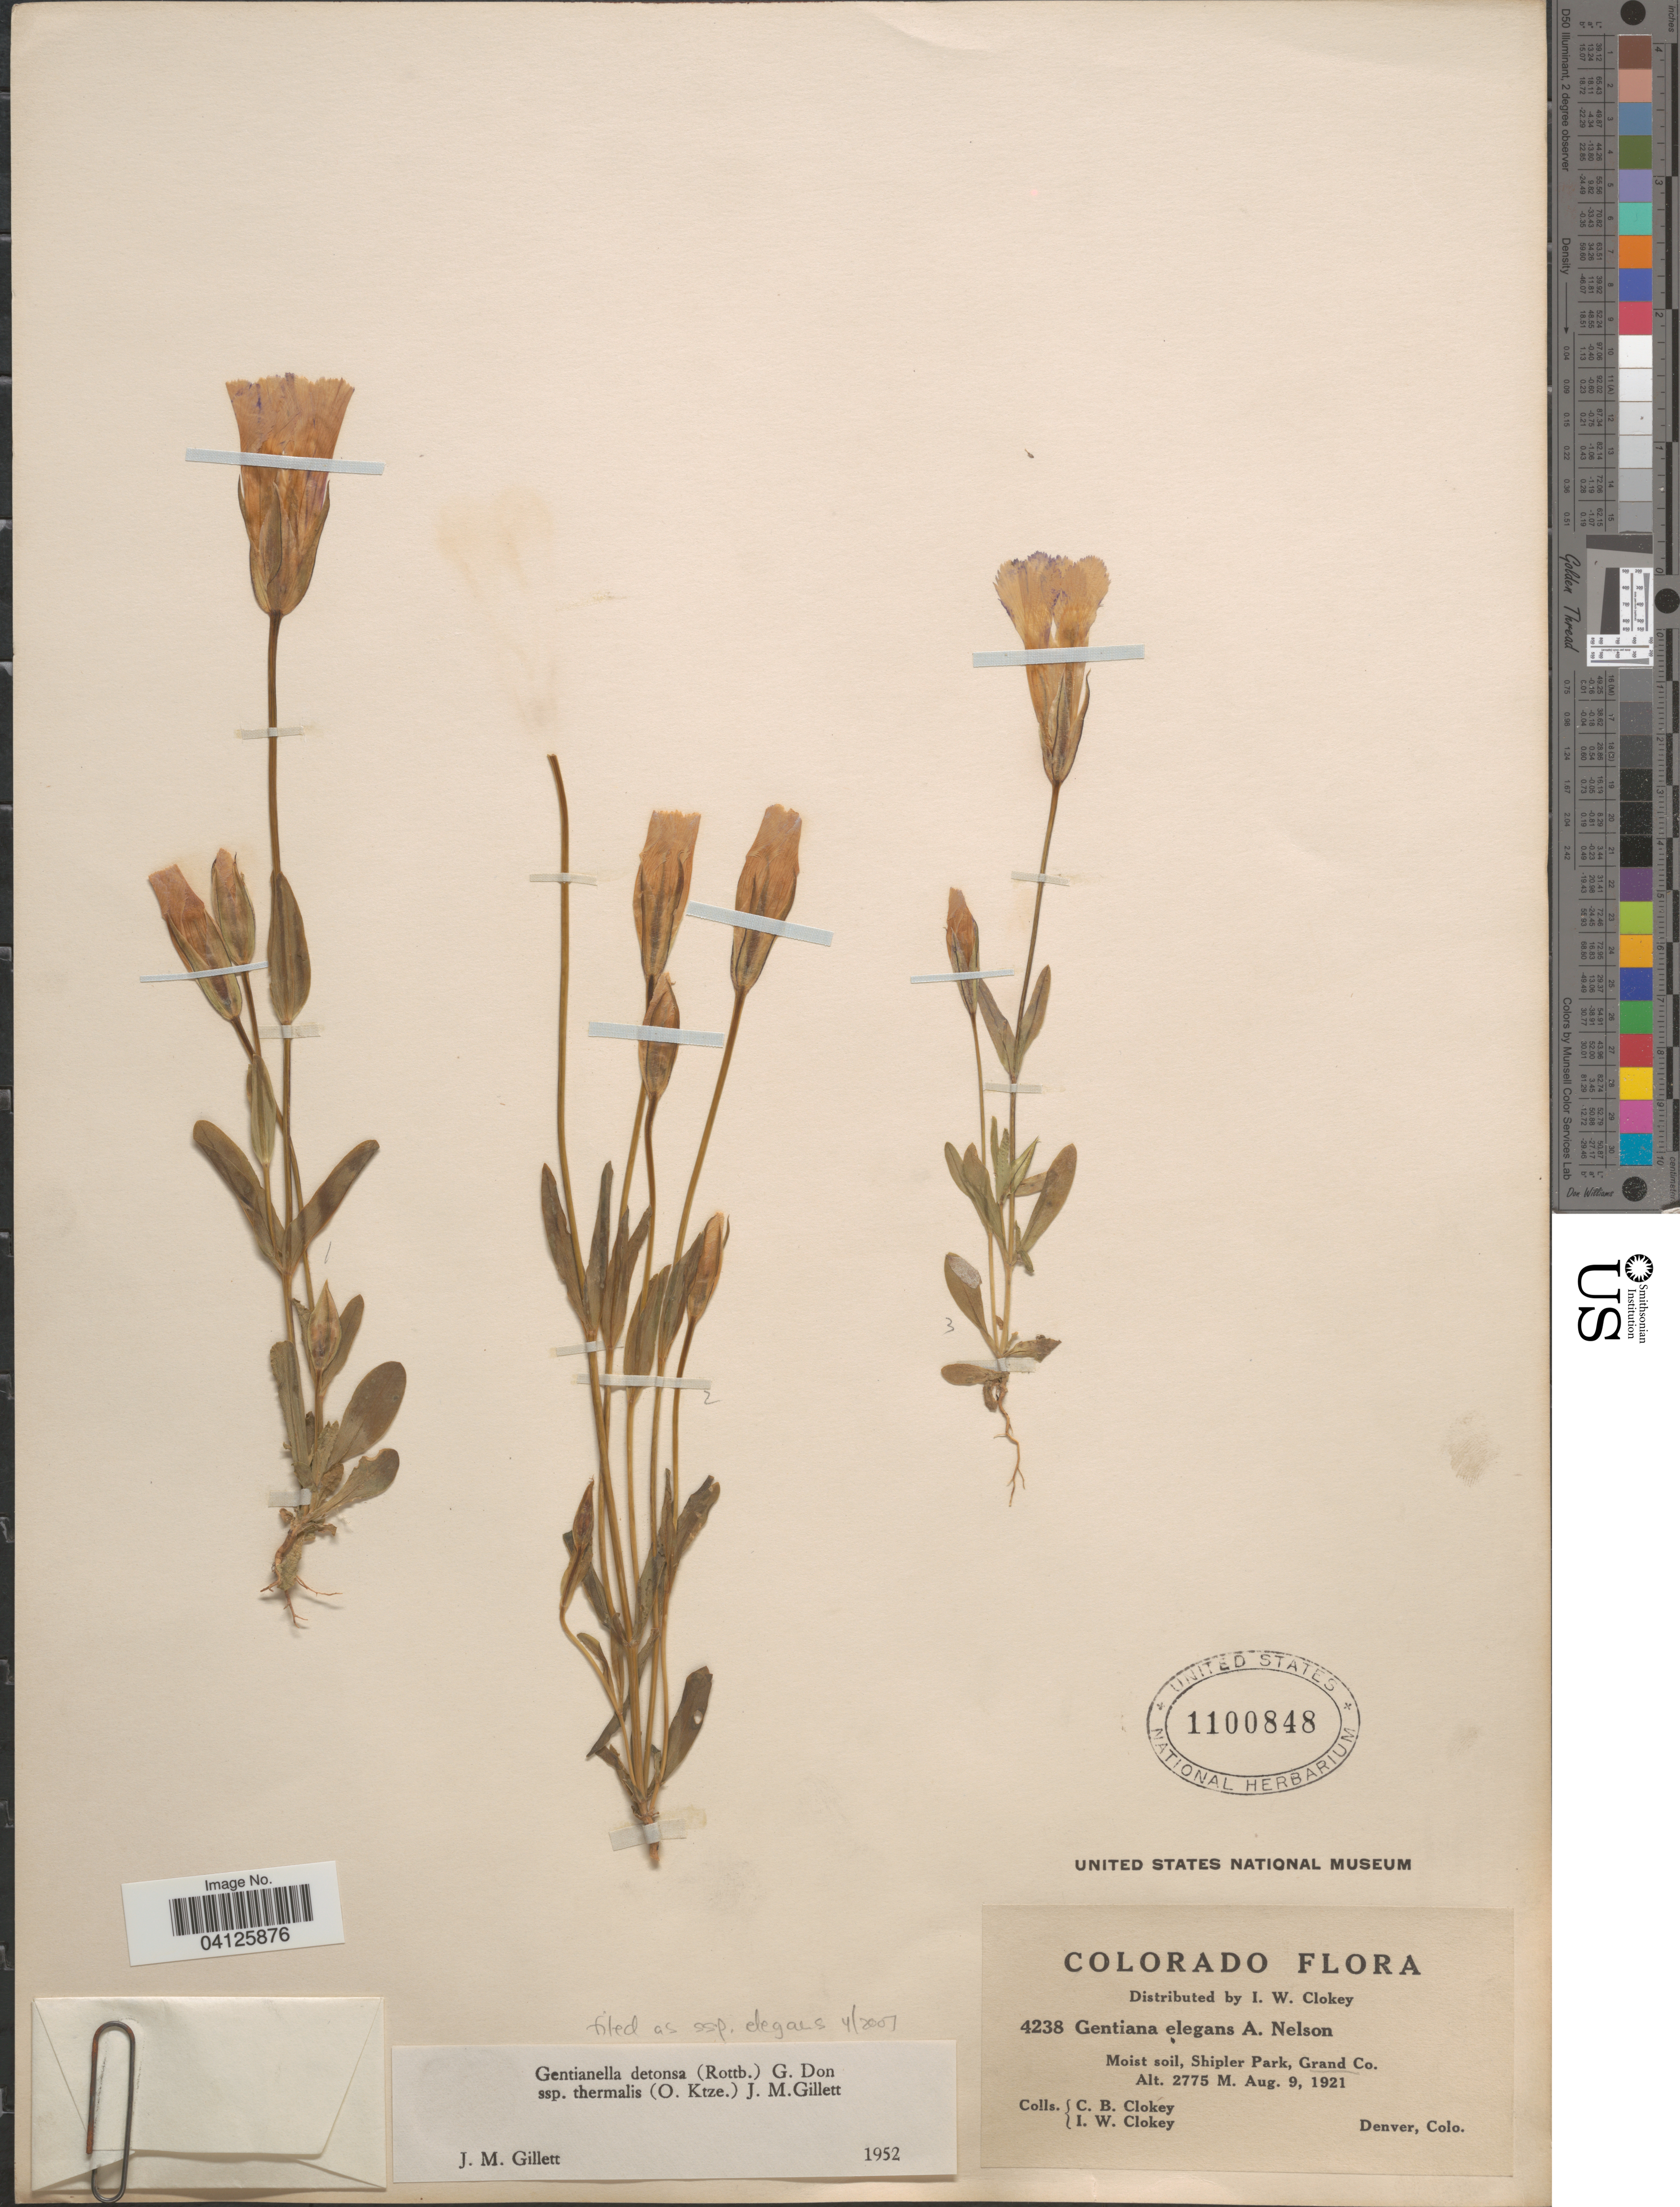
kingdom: Plantae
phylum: Tracheophyta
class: Magnoliopsida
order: Gentianales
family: Gentianaceae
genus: Gentianella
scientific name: Gentianella detonsa subsp. elegans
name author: (A. Gray) J.M. Gillett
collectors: C. Clokey & I. W. Clokey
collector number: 4238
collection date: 1921-08-09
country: United States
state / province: Colorado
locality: Moist soil, Shipler Park, Grand Co.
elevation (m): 2775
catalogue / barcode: US 1100848